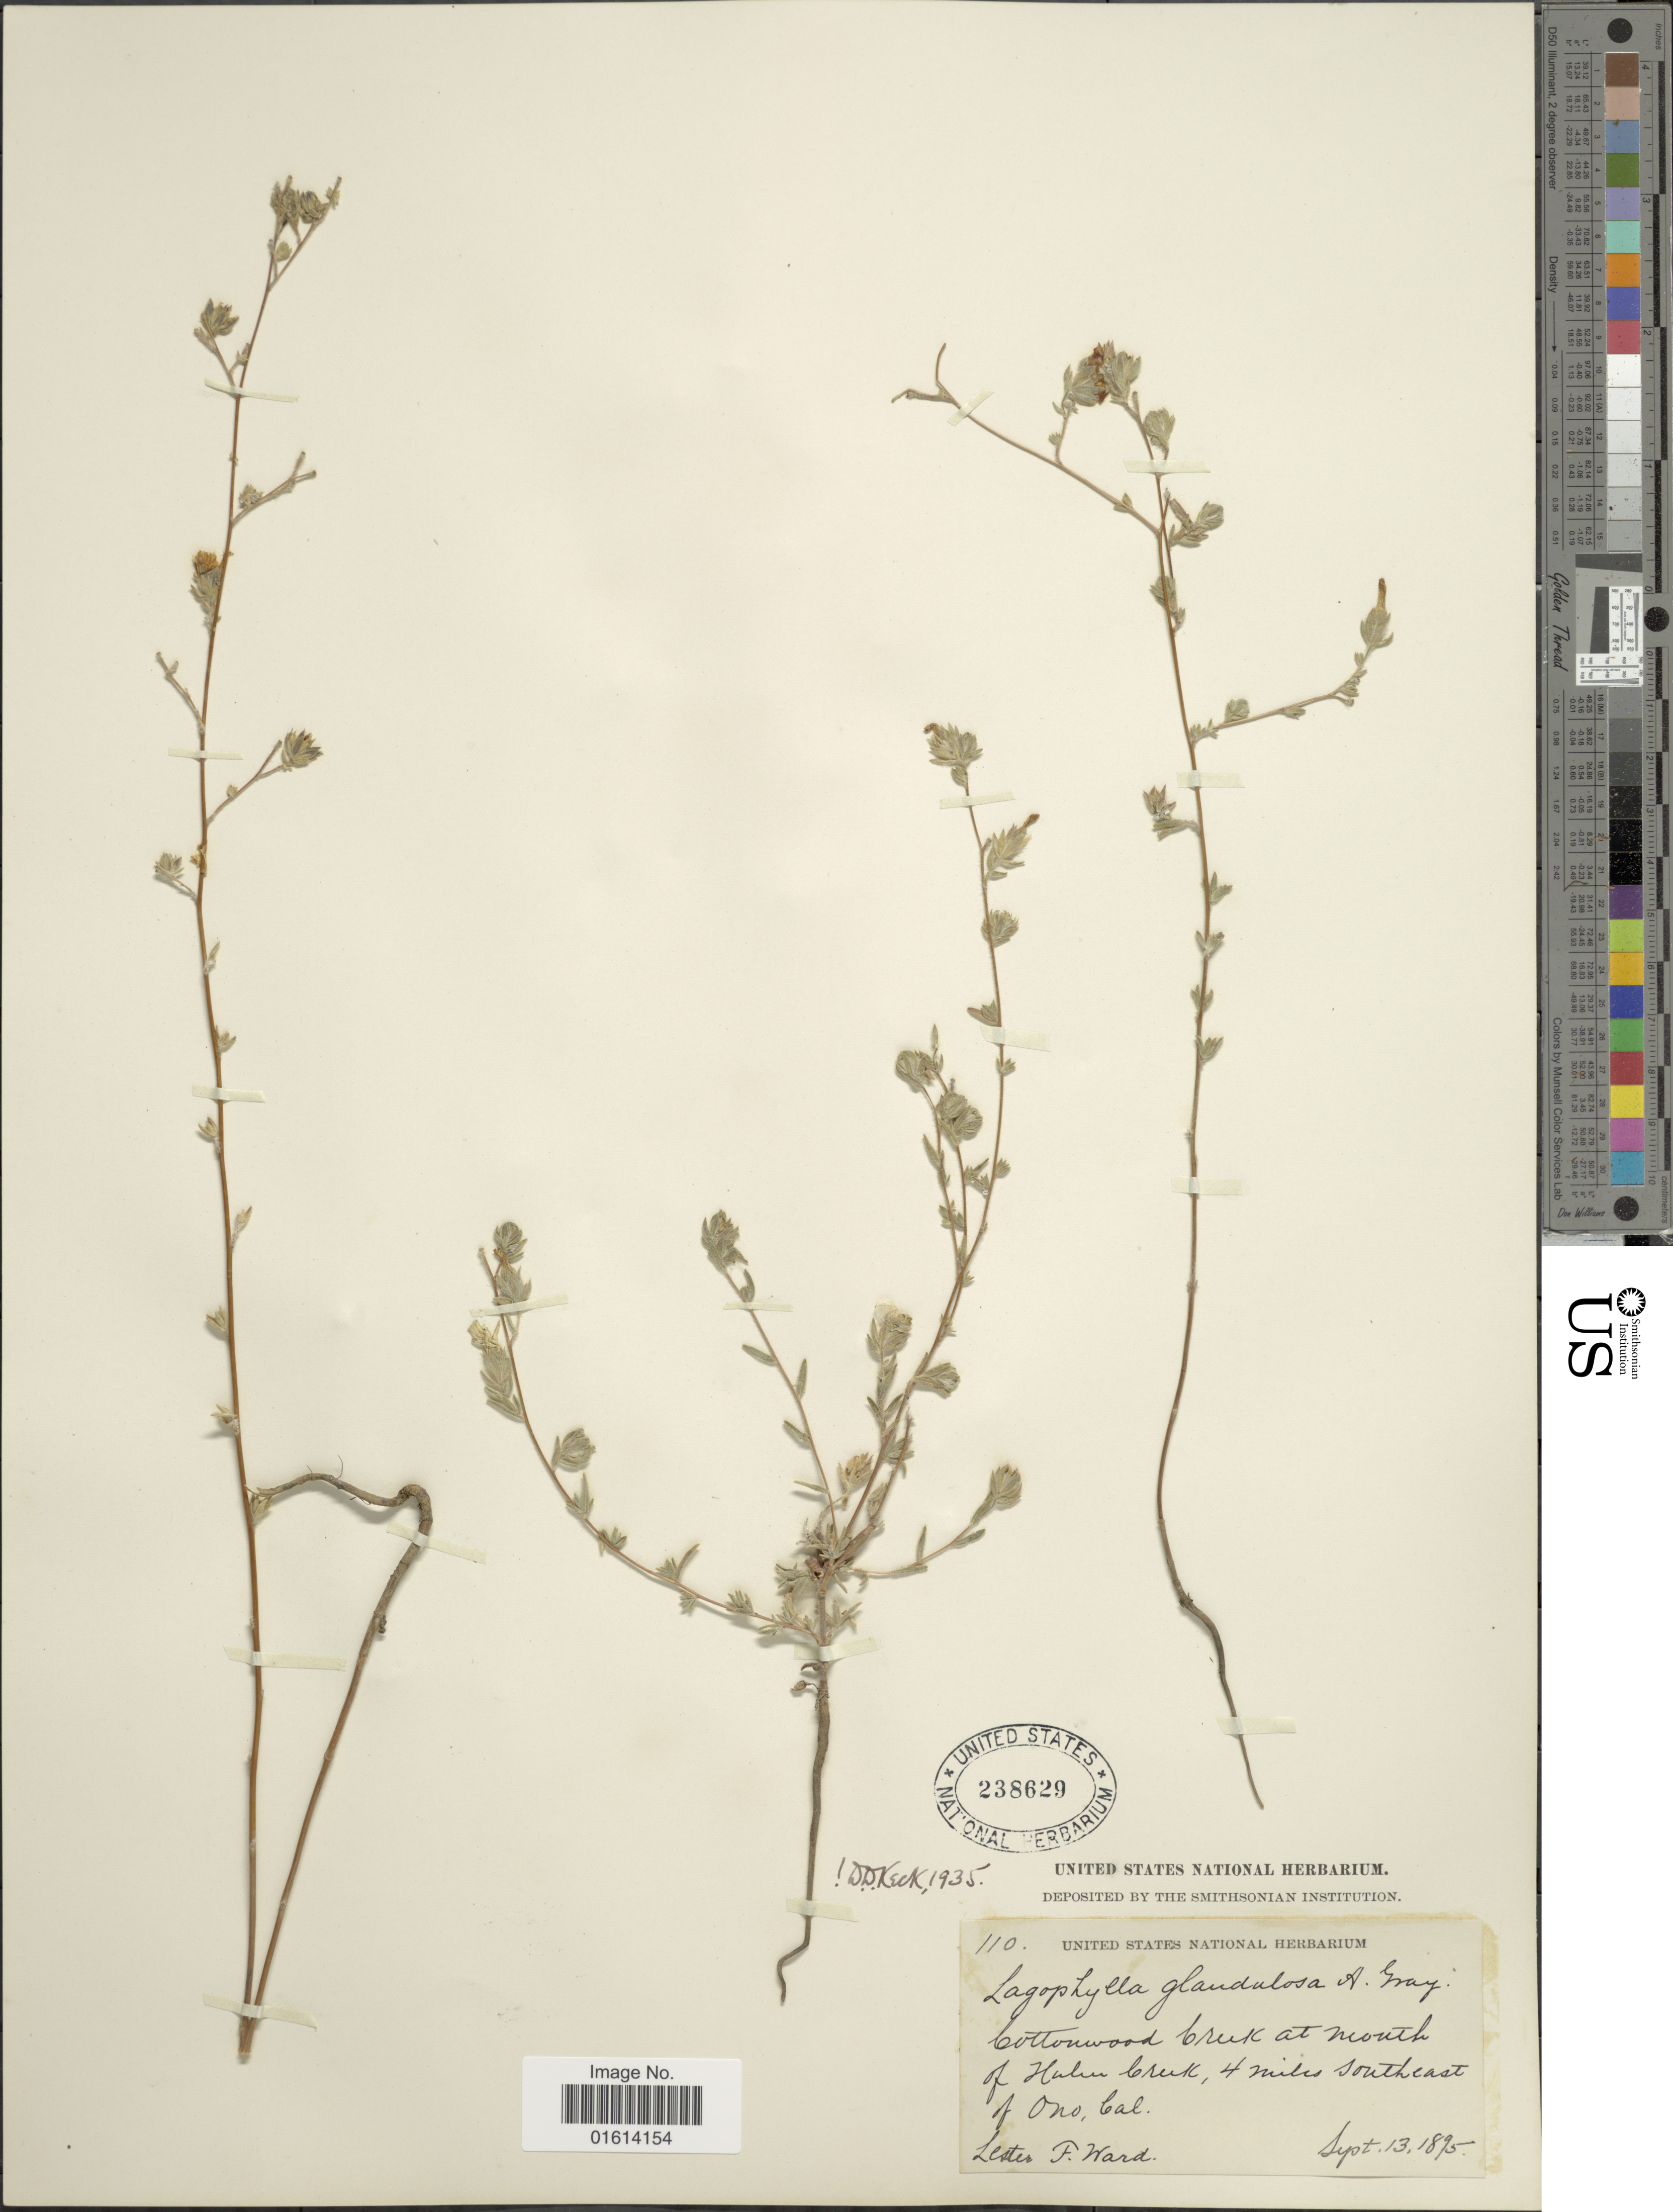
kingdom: Plantae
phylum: Tracheophyta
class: Magnoliopsida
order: Asterales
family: Asteraceae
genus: Lagophylla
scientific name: Lagophylla glandulosa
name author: A. Gray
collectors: L. F. Ward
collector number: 110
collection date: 1895-09-13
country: United States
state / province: California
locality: Cottonwood Creek at Mouth of Halen Creek, 4 miles southeast of Ono, Cal.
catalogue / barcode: US 238629